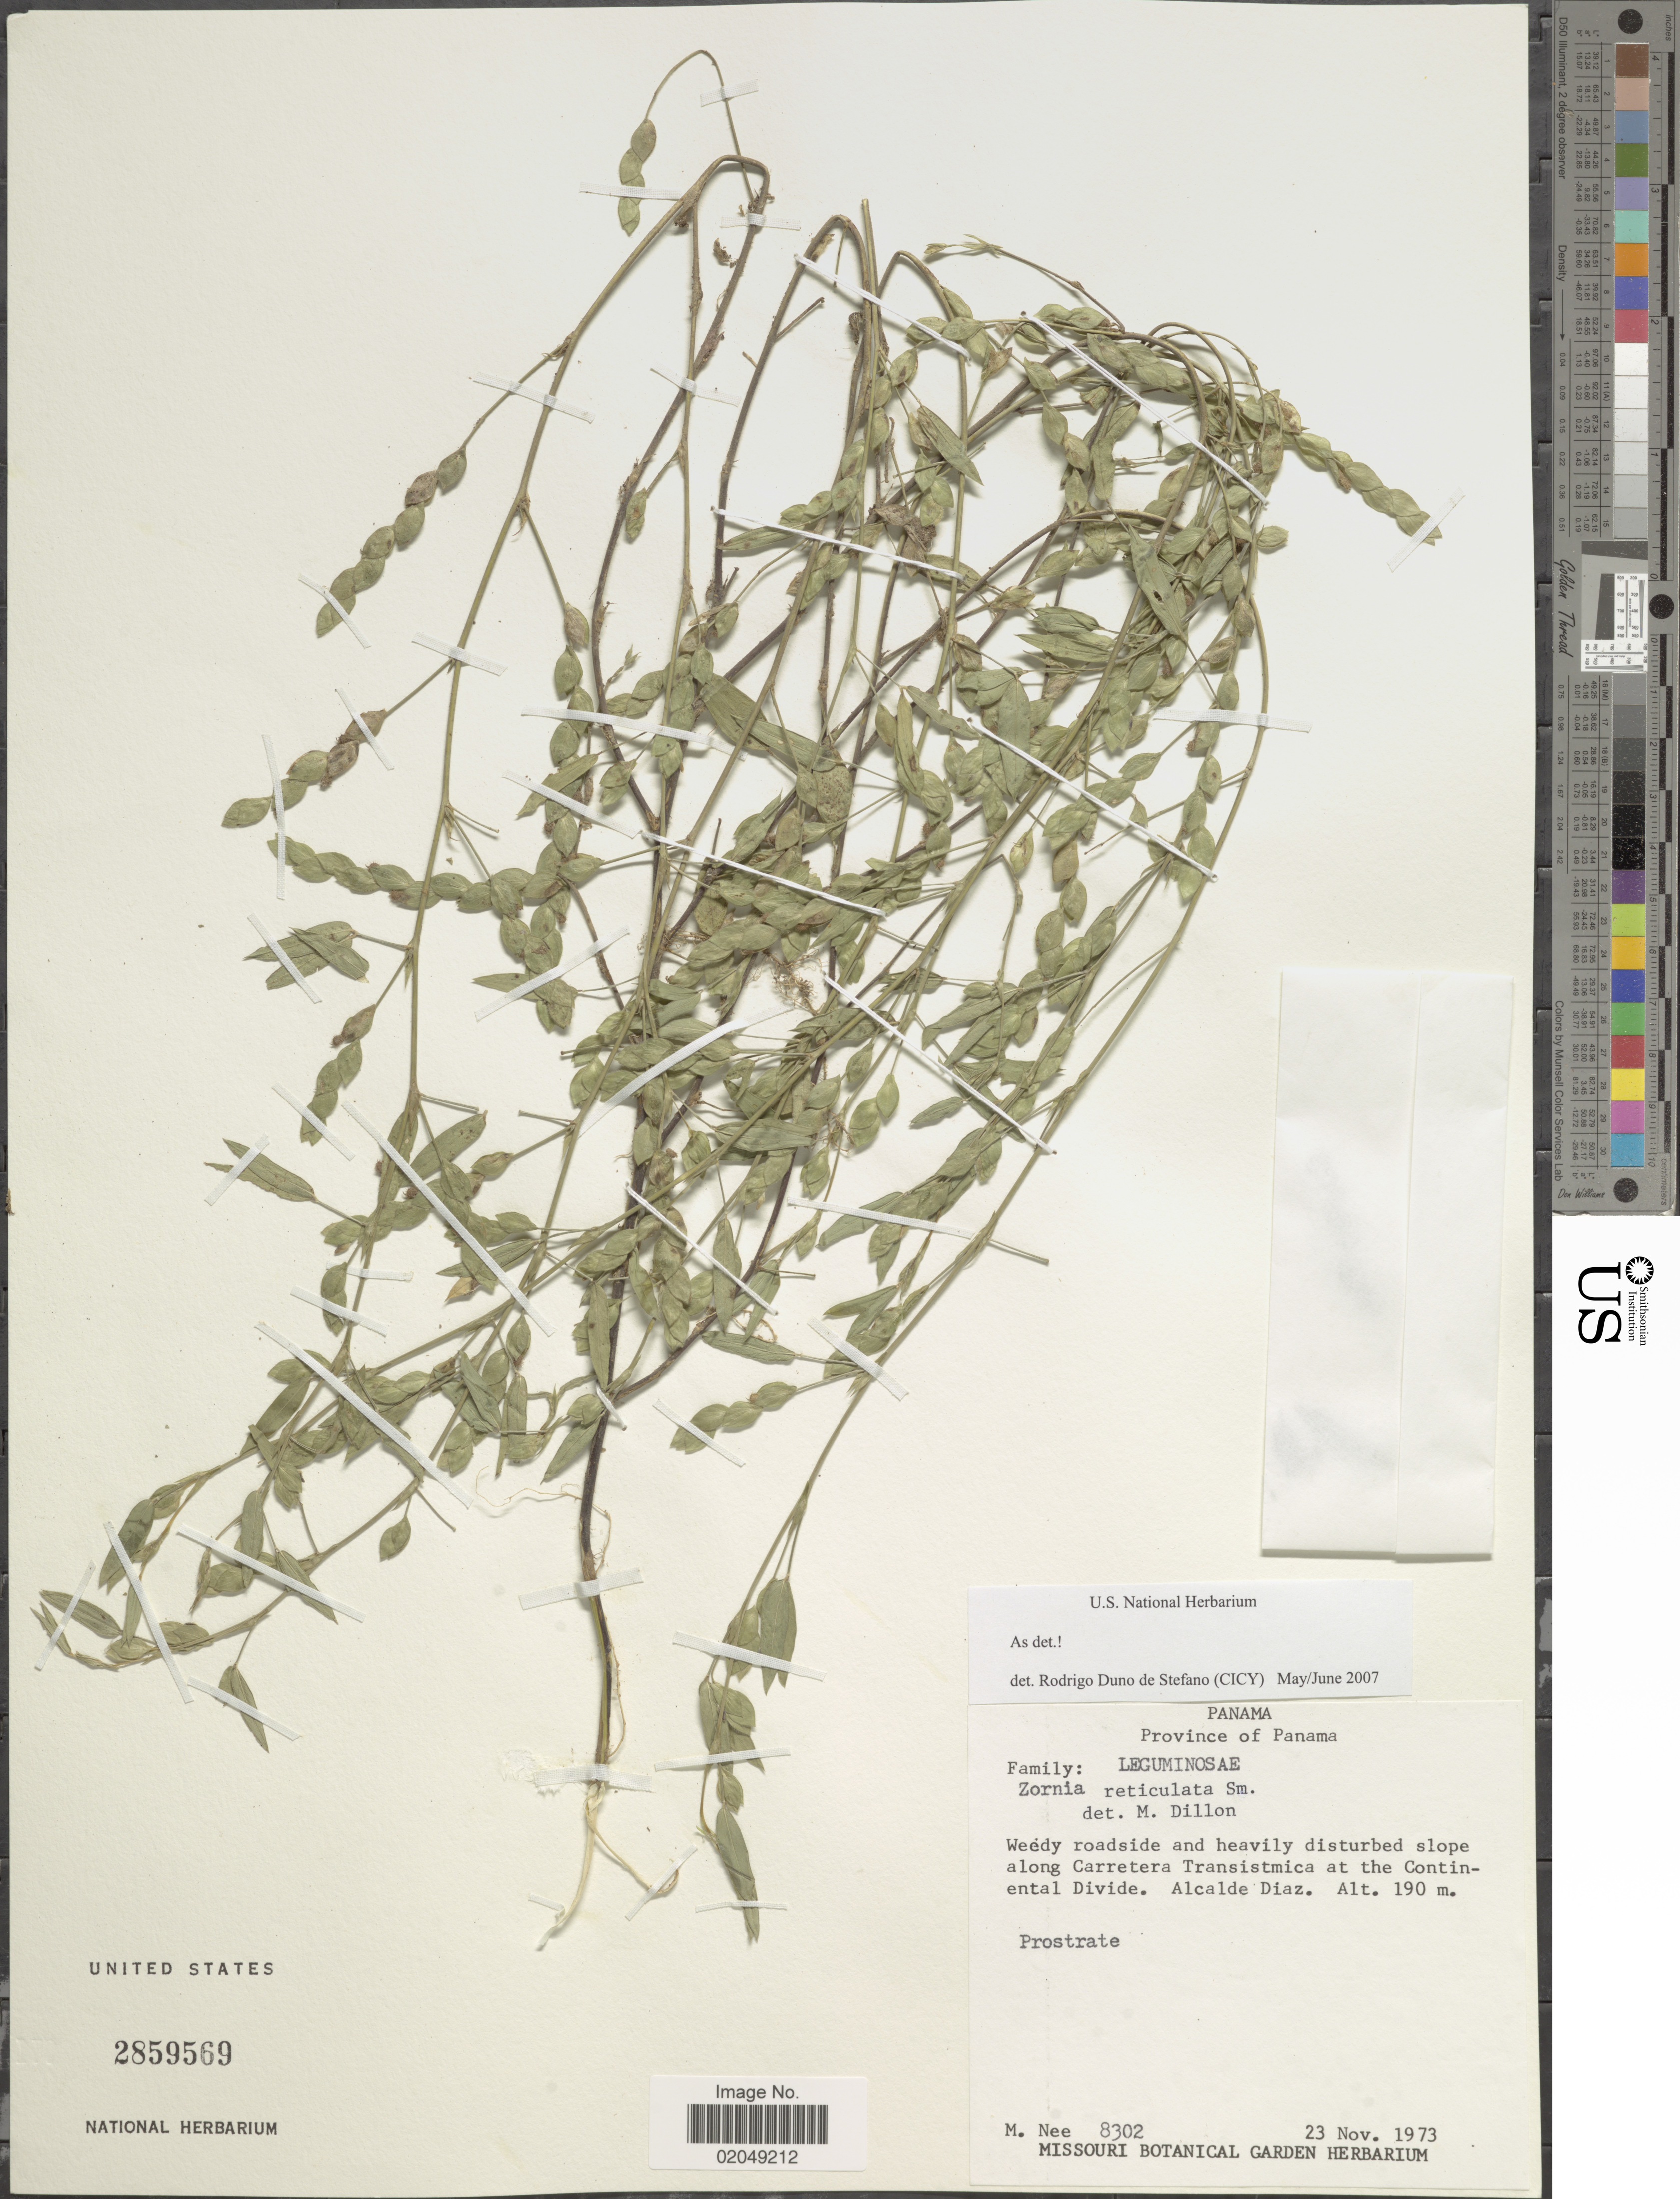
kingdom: Plantae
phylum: Tracheophyta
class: Magnoliopsida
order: Fabales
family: Fabaceae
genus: Zornia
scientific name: Zornia reticulata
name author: Sm.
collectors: M. Nee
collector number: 8302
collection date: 1973-11-23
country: Panama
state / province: Panamá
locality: Weedy roadside and heavily disturbed slope along Carretera Transistmica at the Continental Divide, Alcalde Diaz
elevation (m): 190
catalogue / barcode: US 2859569